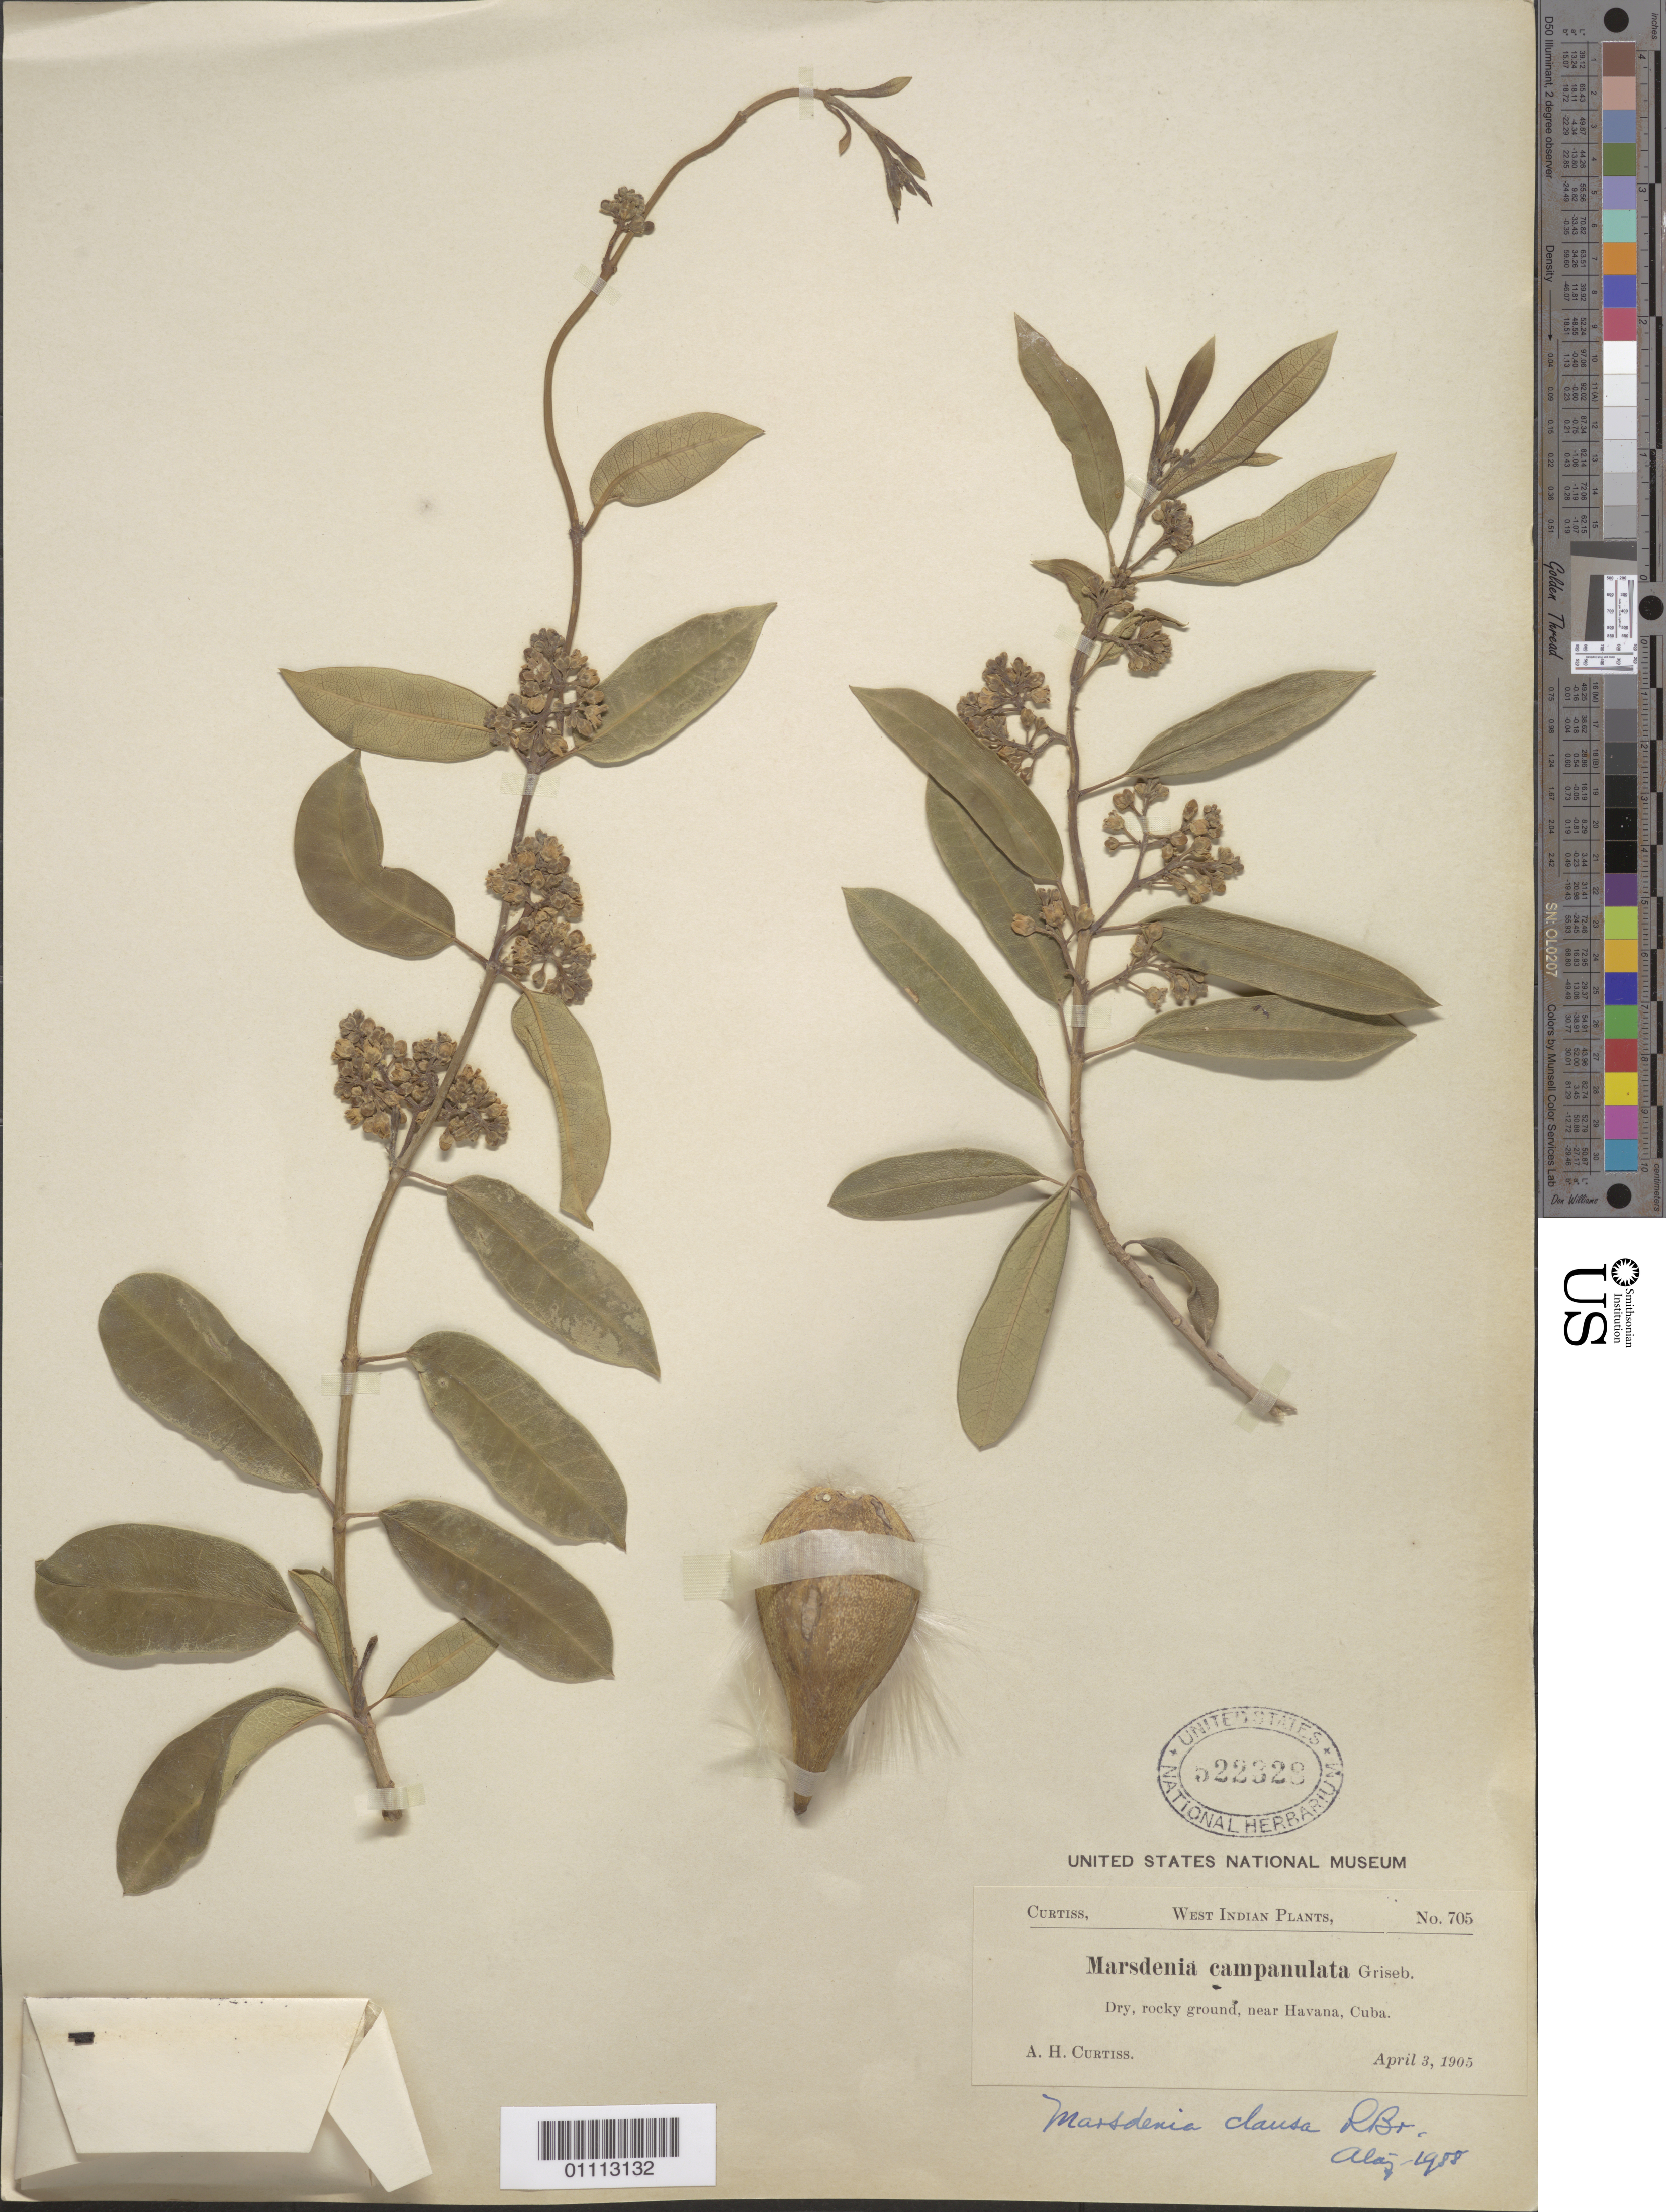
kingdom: Plantae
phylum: Tracheophyta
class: Magnoliopsida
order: Gentianales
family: Apocynaceae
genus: Marsdenia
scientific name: Marsdenia clausa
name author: R. Br.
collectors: A. H. Curtiss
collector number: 705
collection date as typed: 03 Apr 1905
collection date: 1905-04-03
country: Cuba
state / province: La Habana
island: Cuba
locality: Dry, rocky ground, near Havana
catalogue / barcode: US 522328